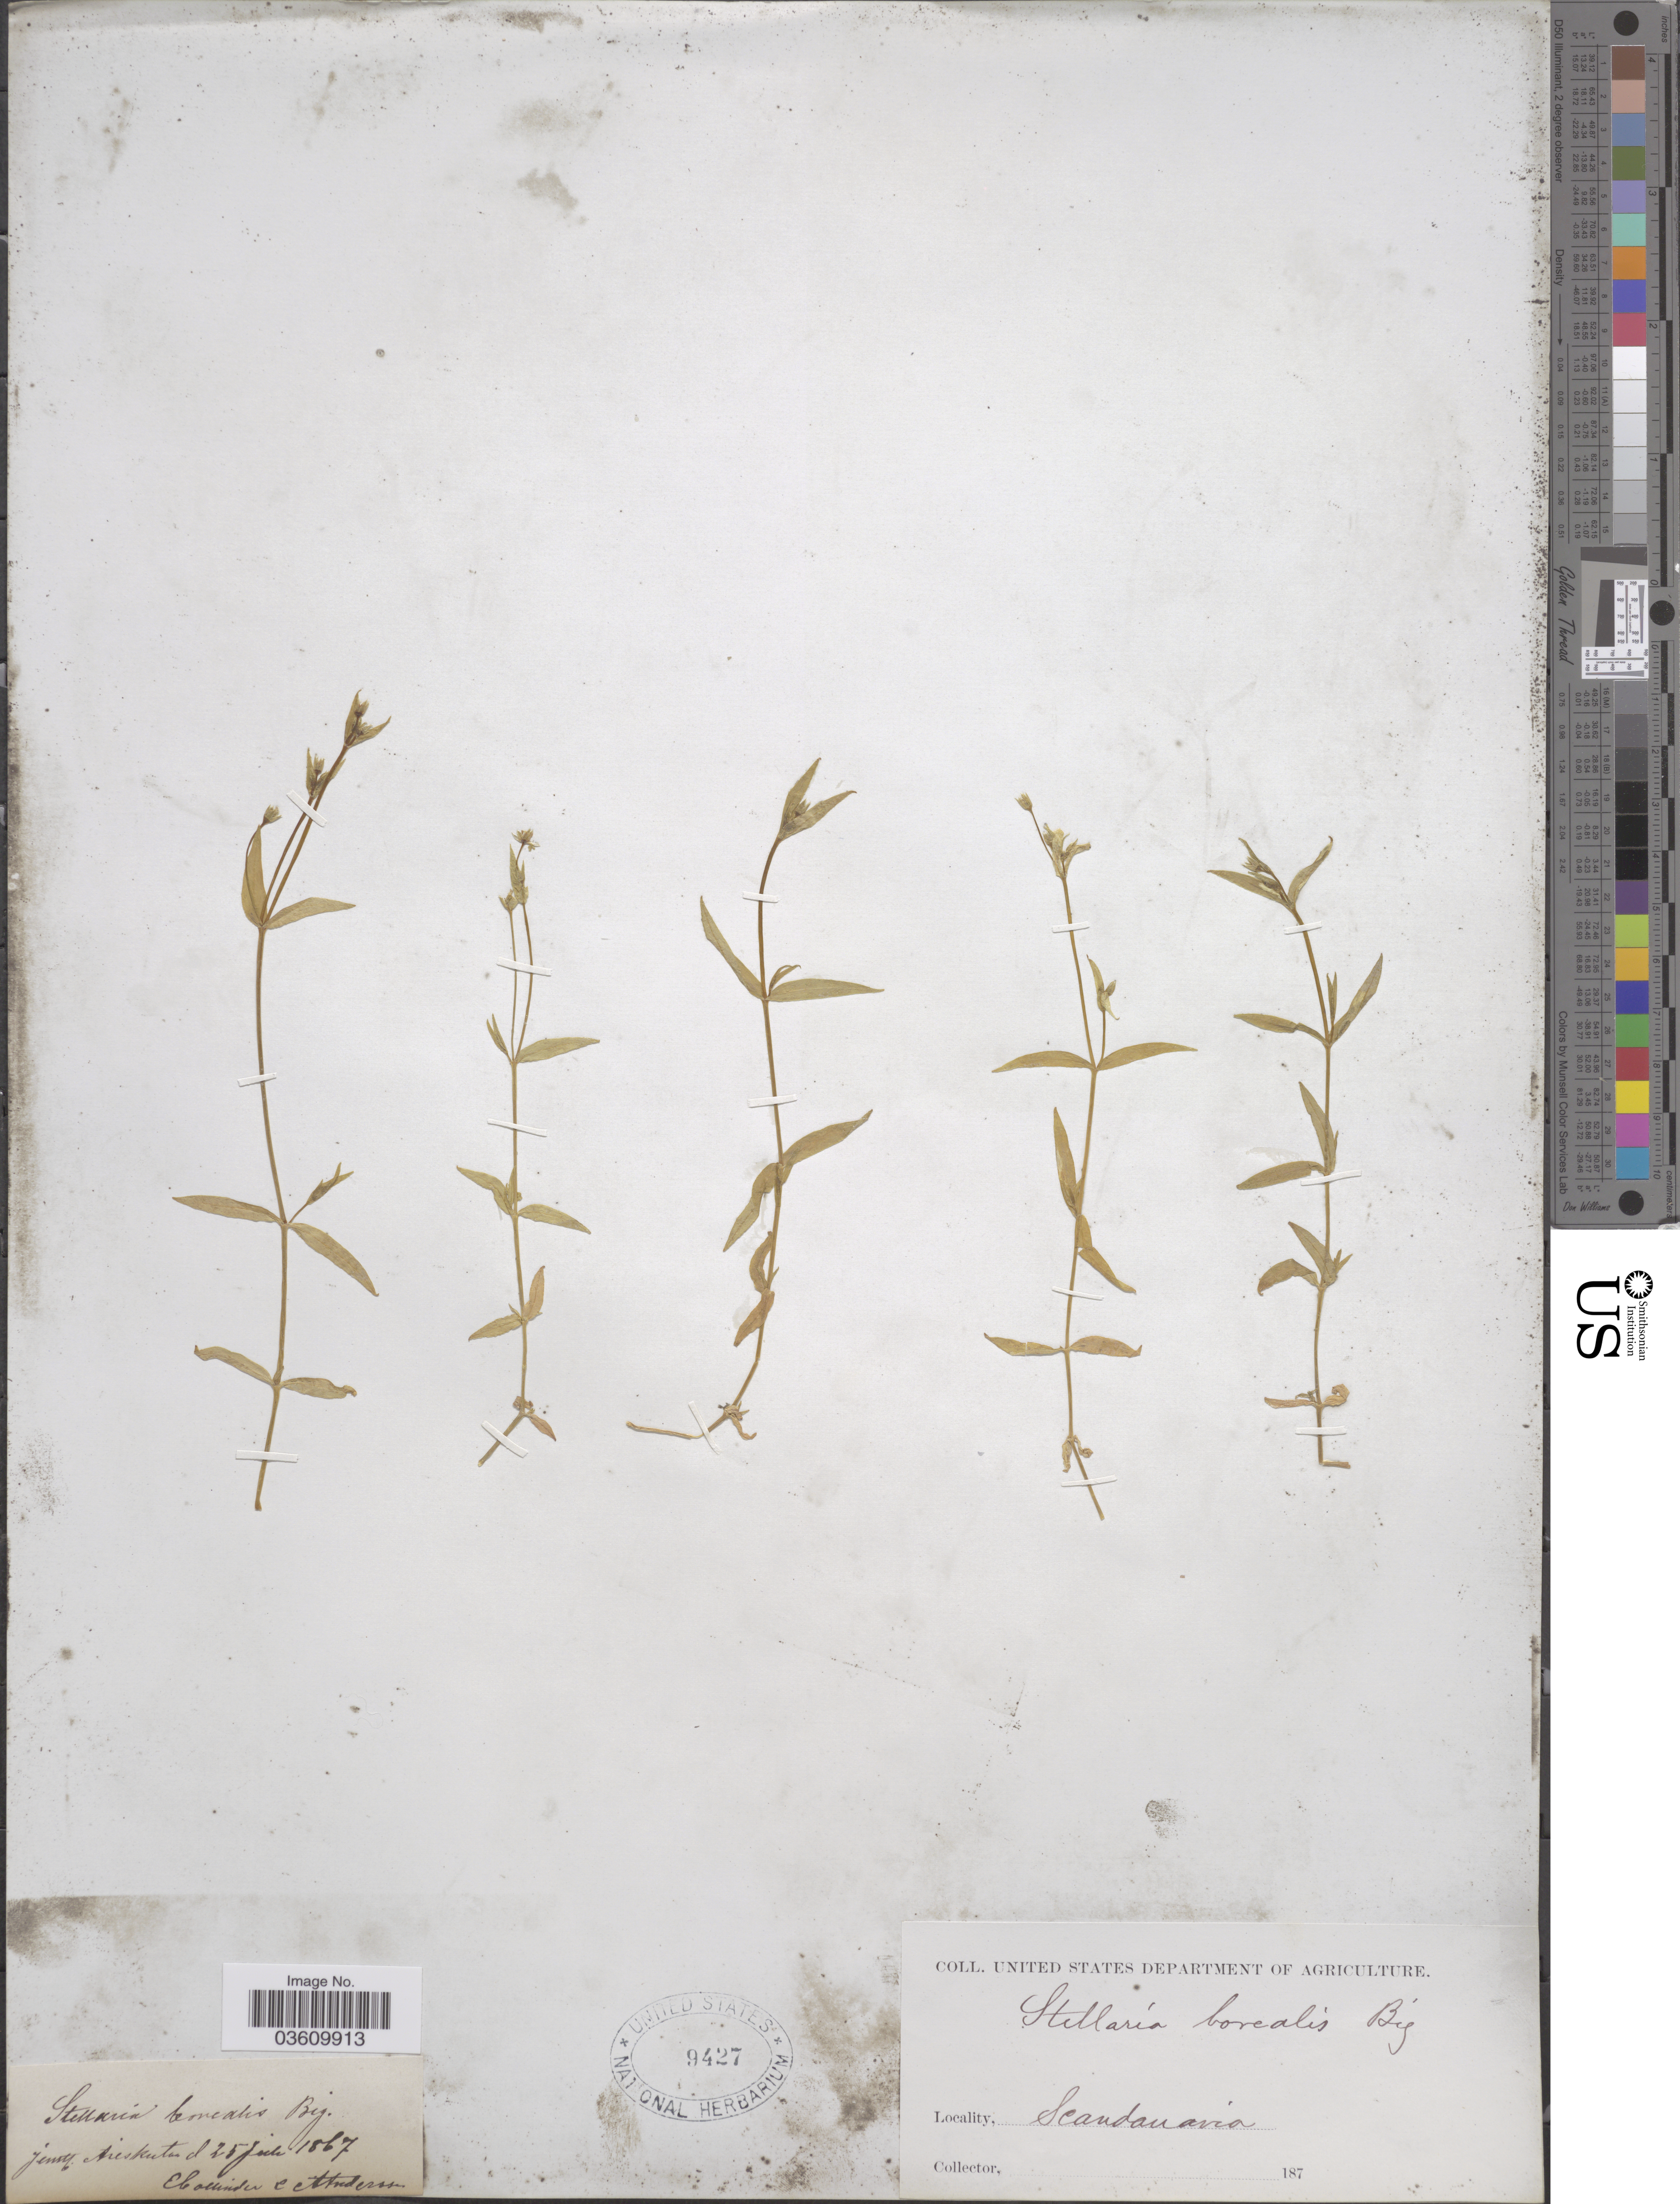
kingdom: Plantae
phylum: Tracheophyta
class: Magnoliopsida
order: Caryophyllales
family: Caryophyllaceae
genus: Stellaria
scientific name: Stellaria borealis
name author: Bigelow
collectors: E. Collinder & A. Andersson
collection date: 1867-07-25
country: Sweden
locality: Scandanavia. Jemtl. Areskutan.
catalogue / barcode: US 9427